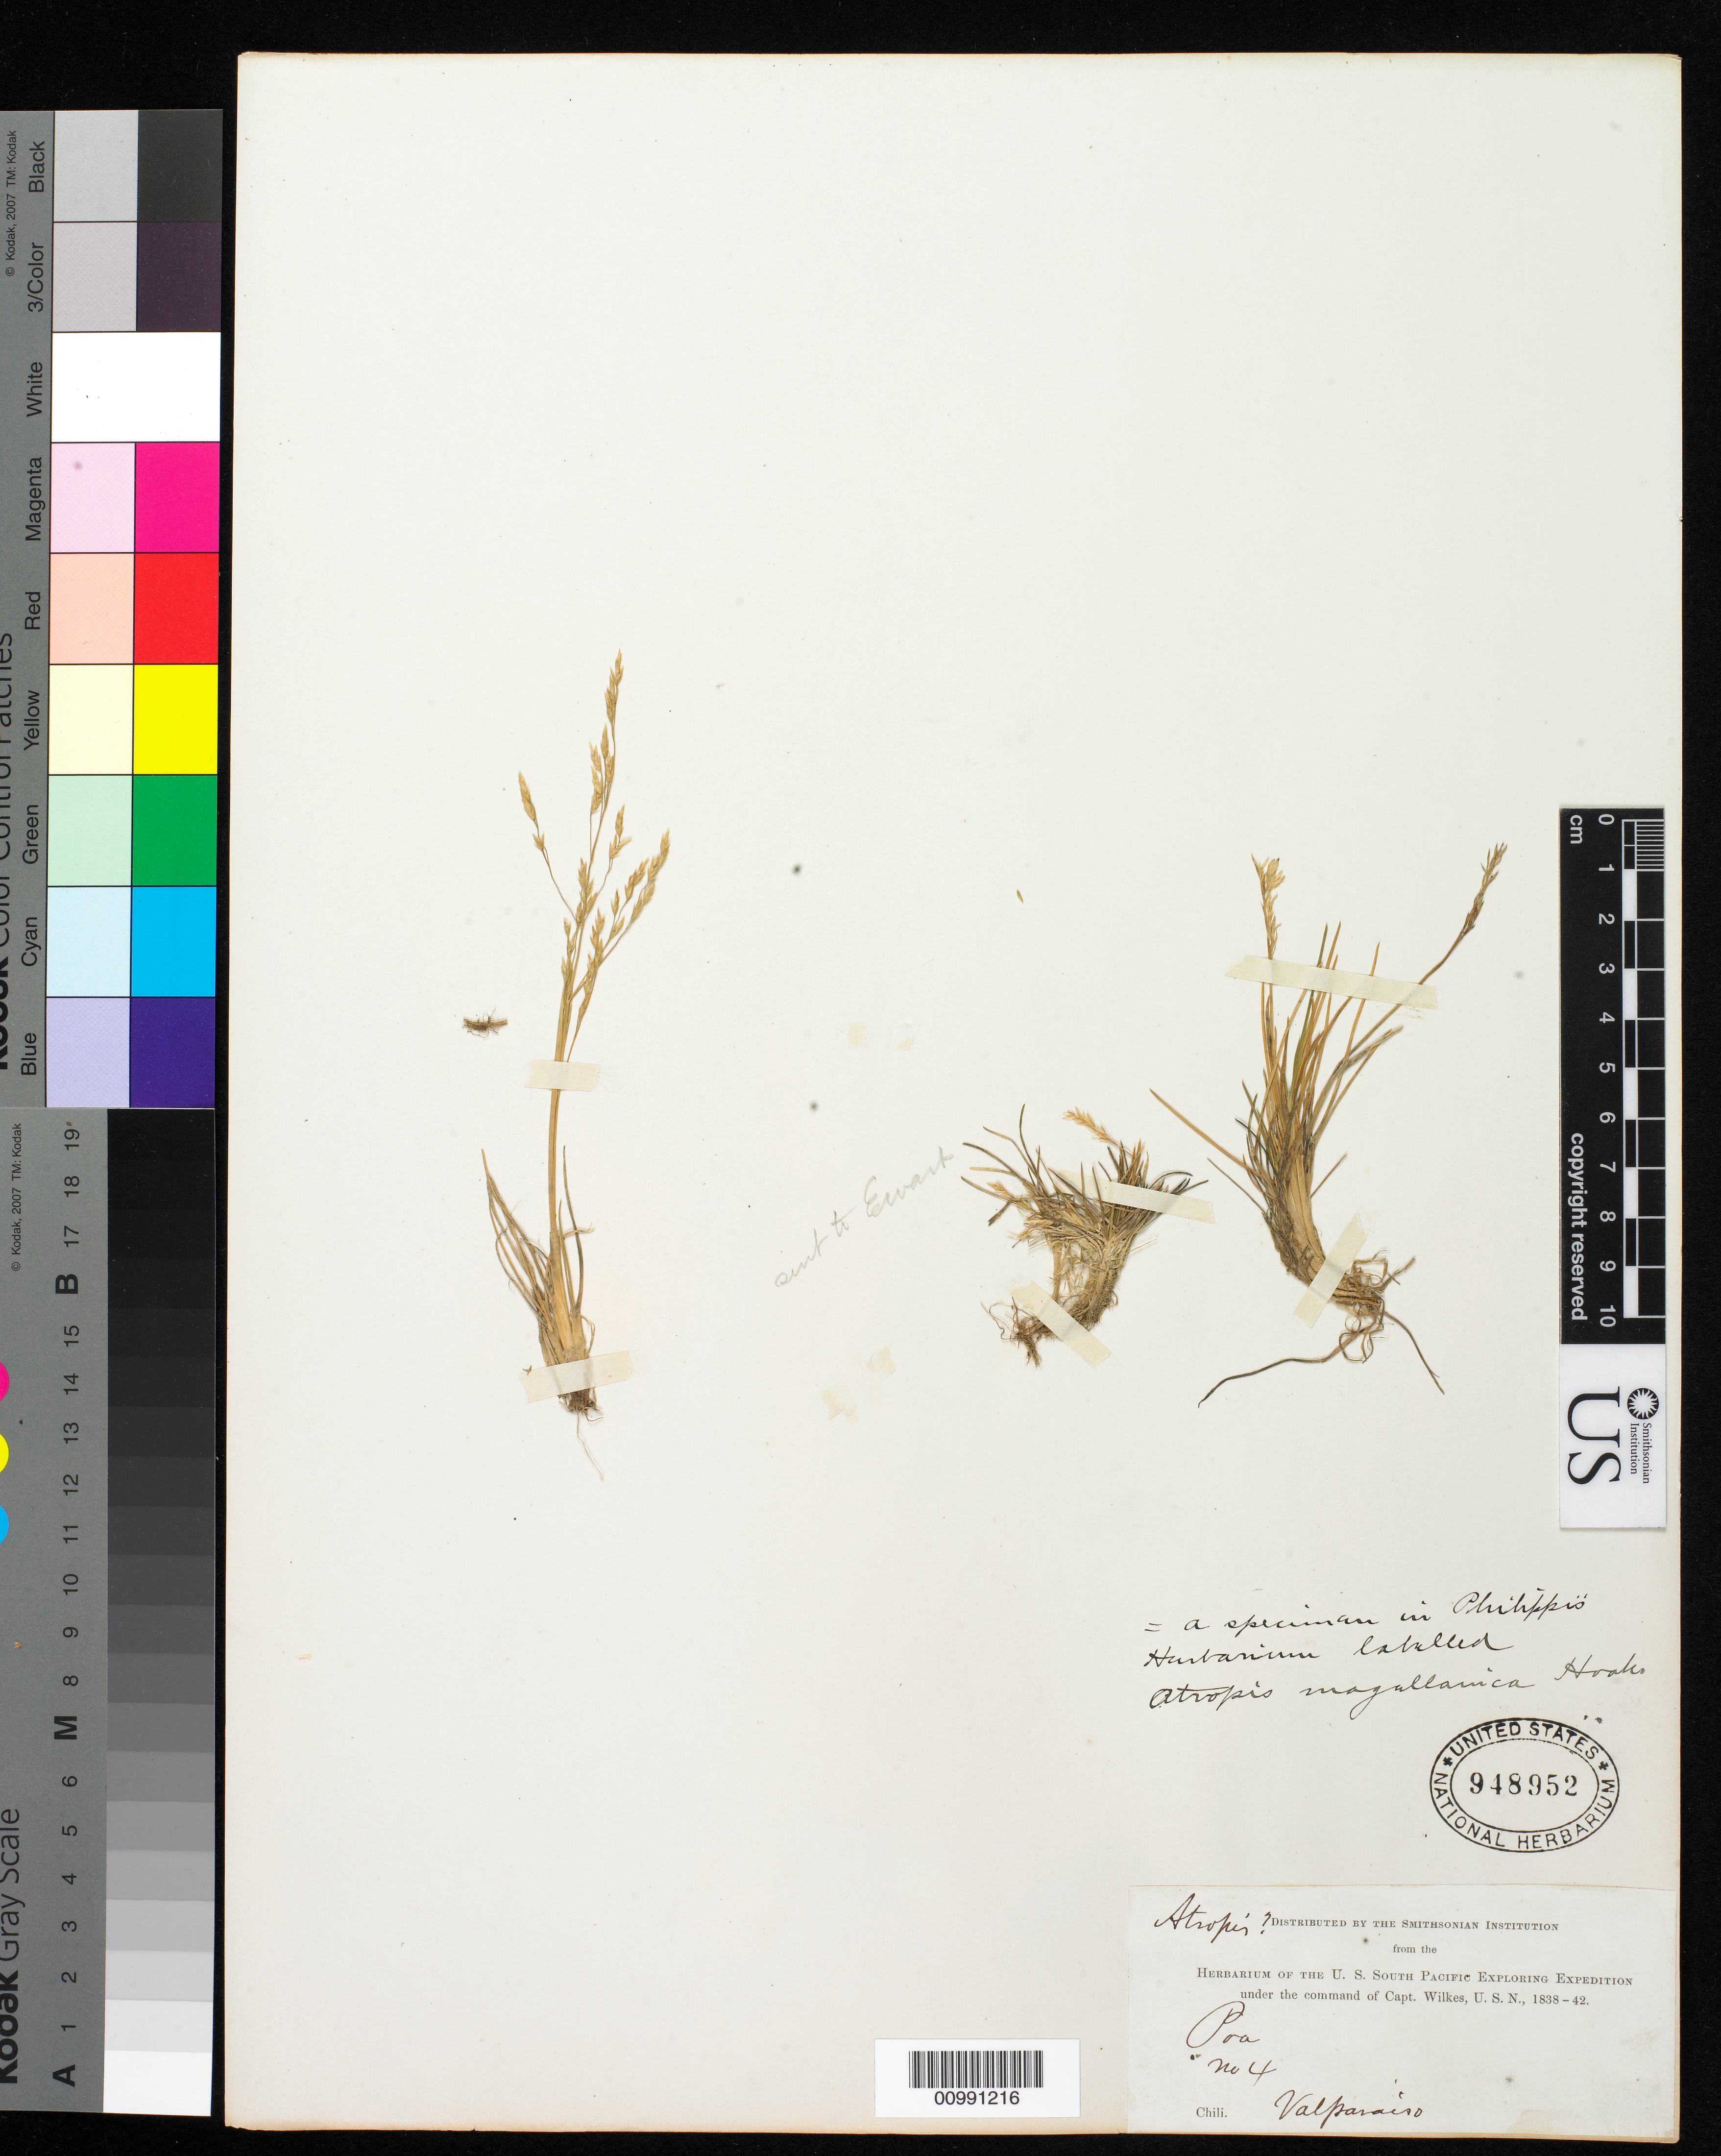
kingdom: Plantae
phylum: Tracheophyta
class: Liliopsida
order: Poales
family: Poaceae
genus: Puccinellia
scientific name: Puccinellia magellanica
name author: (Hook. f.) Parodi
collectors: Wilkes Explor. Exped.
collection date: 1838/1842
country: Chile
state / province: Valparaíso (V)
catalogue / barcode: US 948952